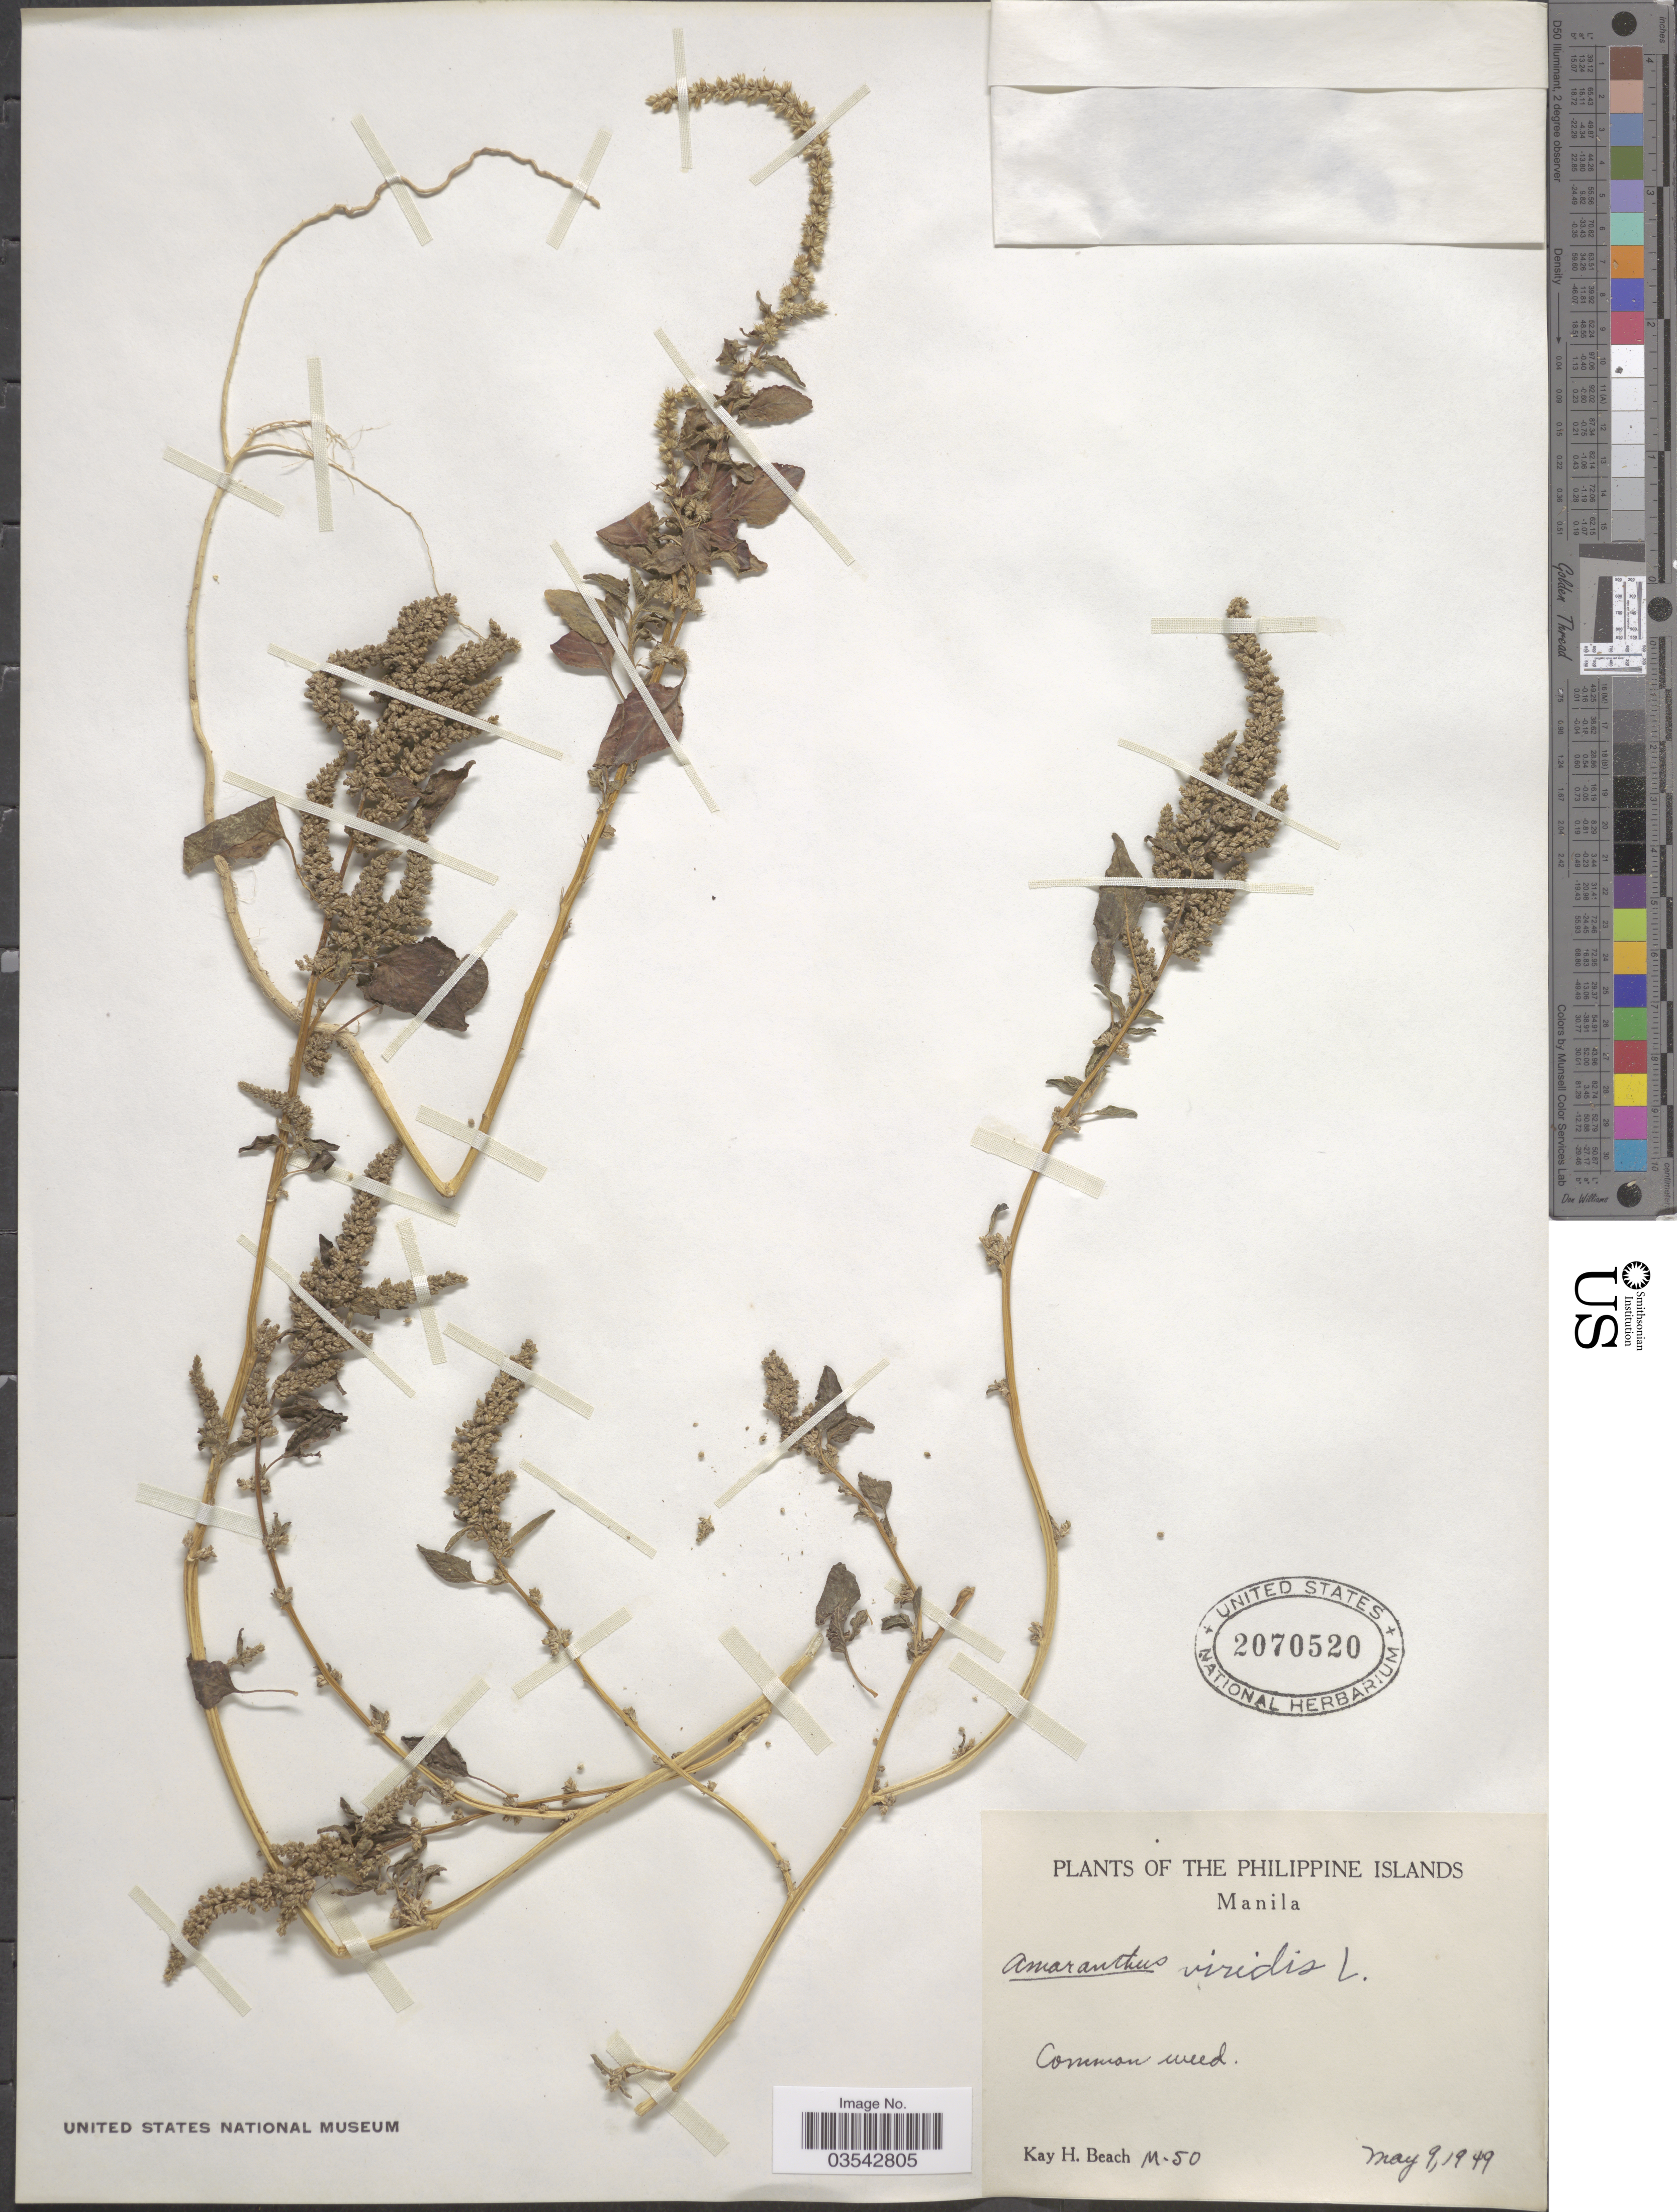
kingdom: Plantae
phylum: Tracheophyta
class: Magnoliopsida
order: Caryophyllales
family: Amaranthaceae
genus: Amaranthus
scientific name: Amaranthus viridis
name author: L.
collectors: K. H. Beach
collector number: M-50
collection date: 1949-05-09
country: Philippines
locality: Manila.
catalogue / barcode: US 2070520